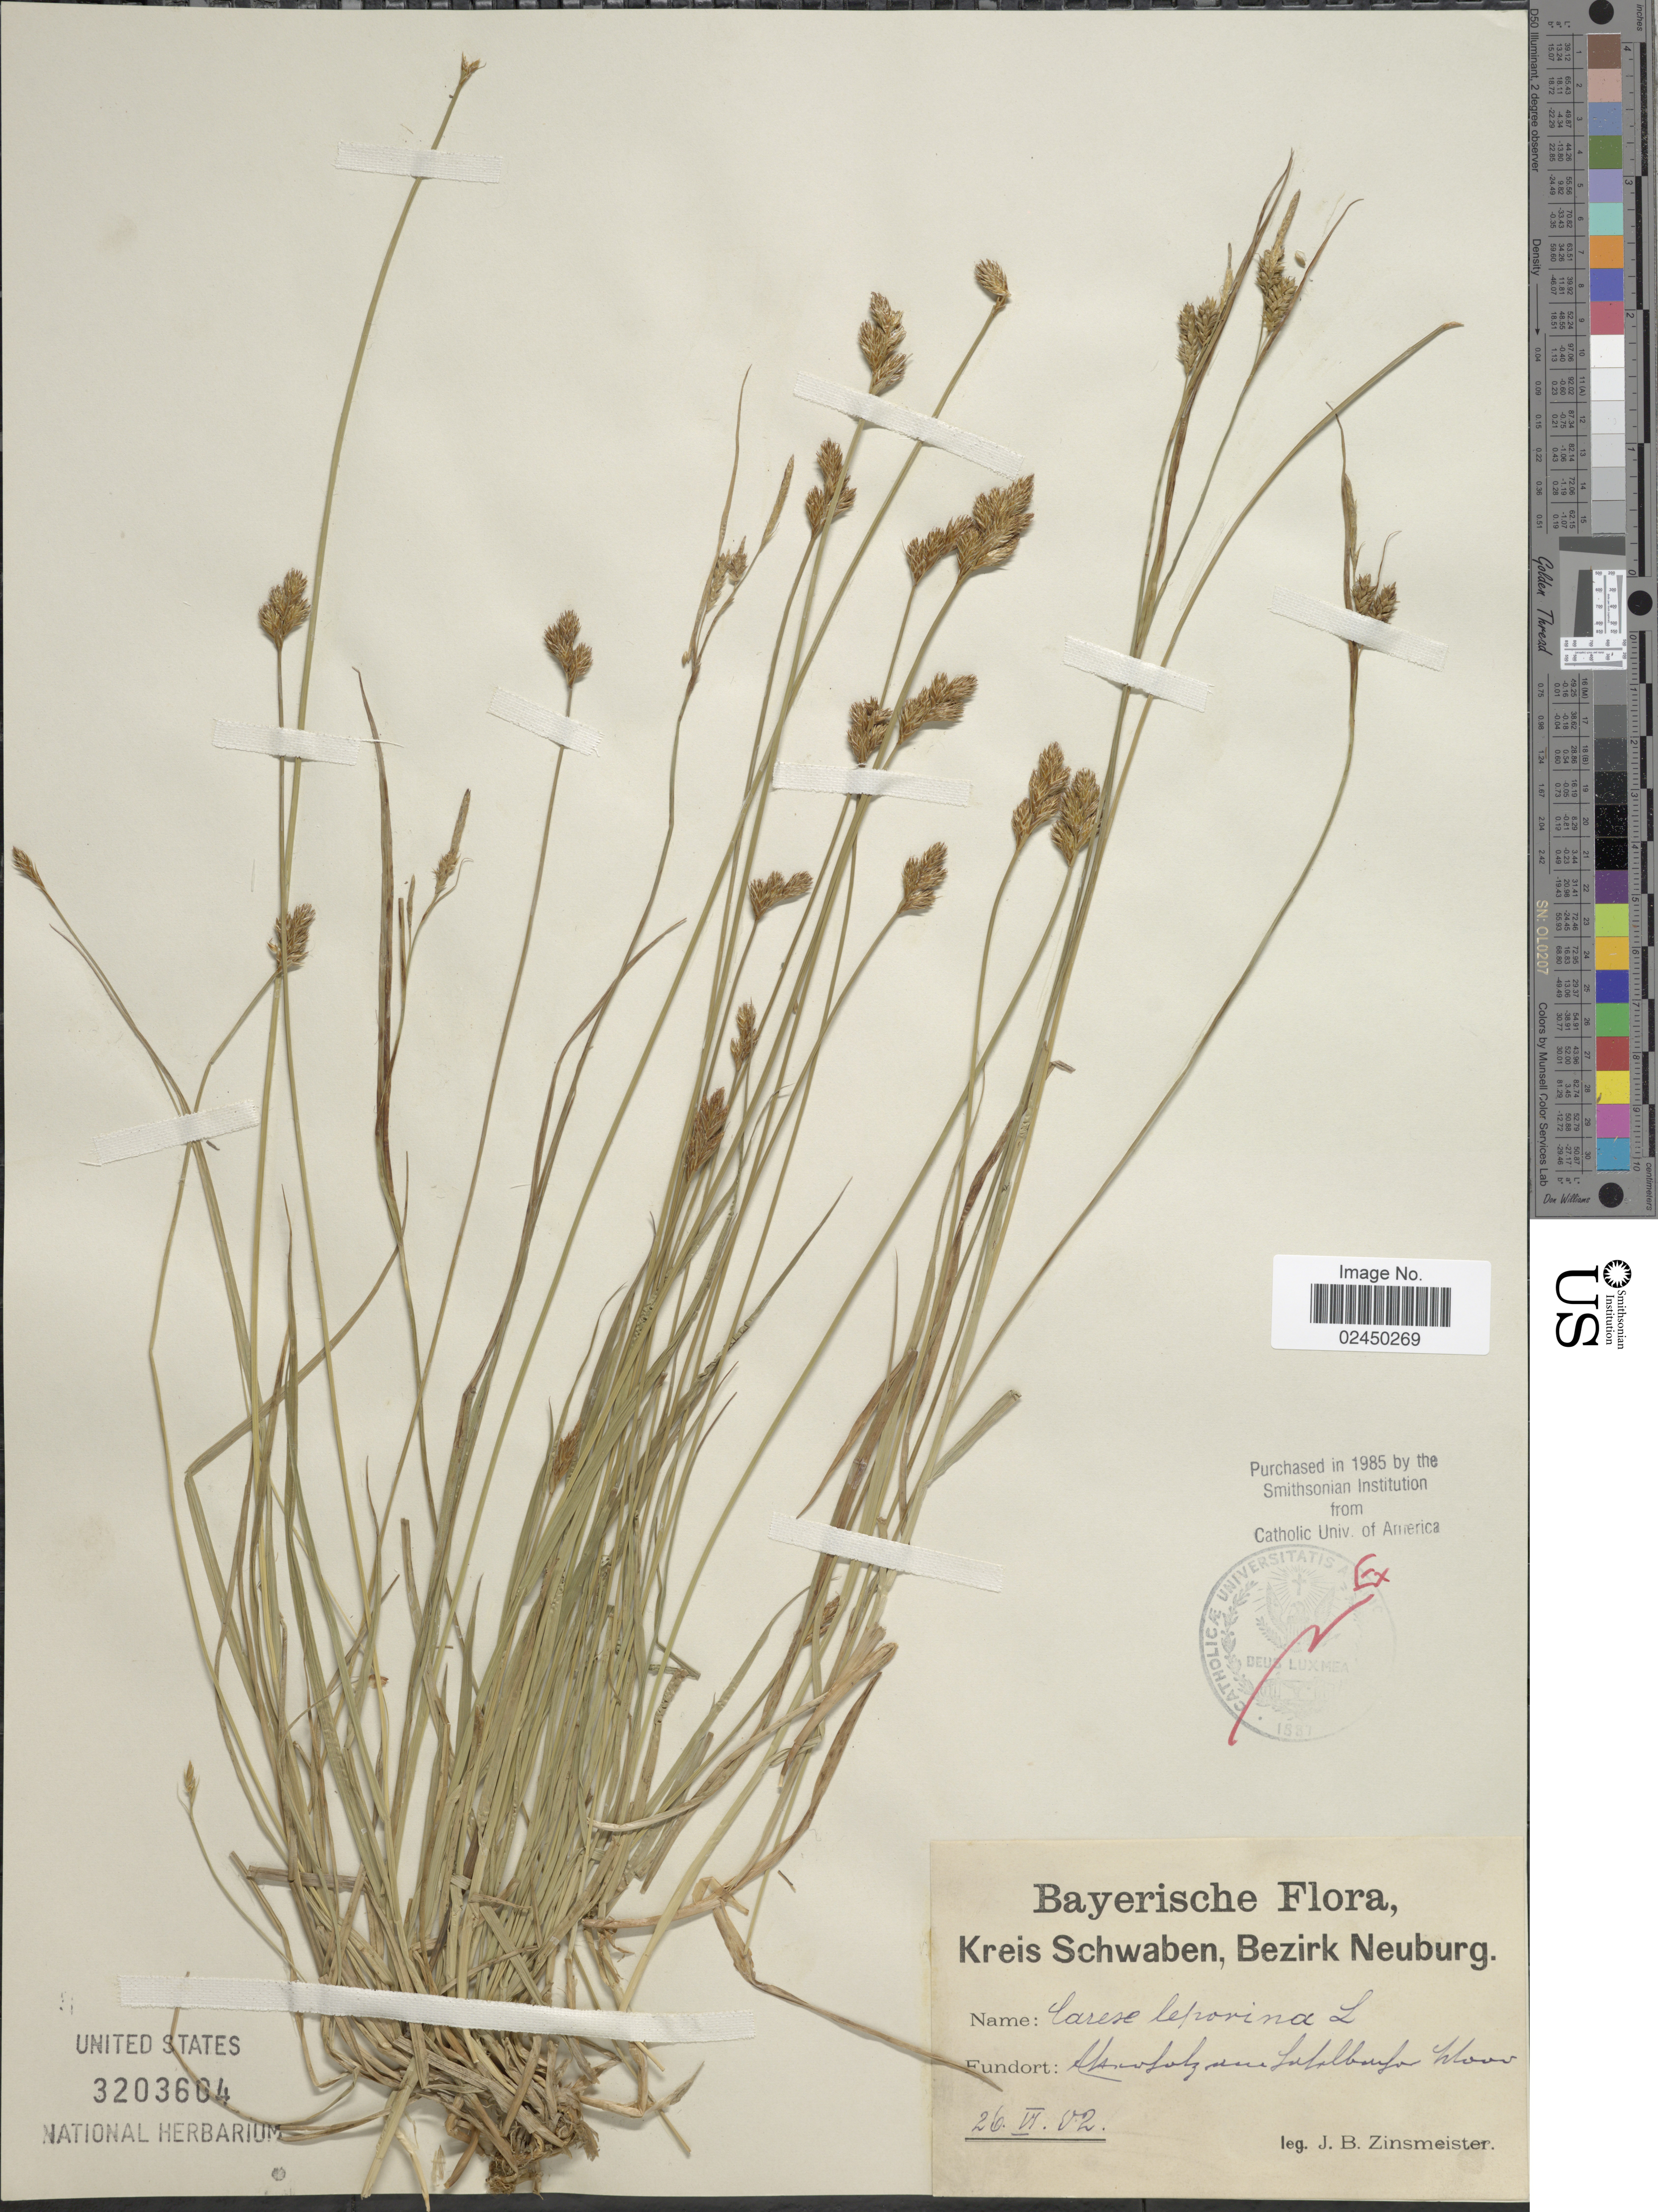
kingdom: Plantae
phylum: Tracheophyta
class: Liliopsida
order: Poales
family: Cyperaceae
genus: Carex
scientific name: Carex leporina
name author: L.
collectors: J. Zinsmeister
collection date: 1902-06-26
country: Germany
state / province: Bayern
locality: Bayerische, Kreis Schwaben, Bezirk Neuburg. Fundort: Shon Solz un Sutilbaufer Wood [interpreted]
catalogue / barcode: US 3203604